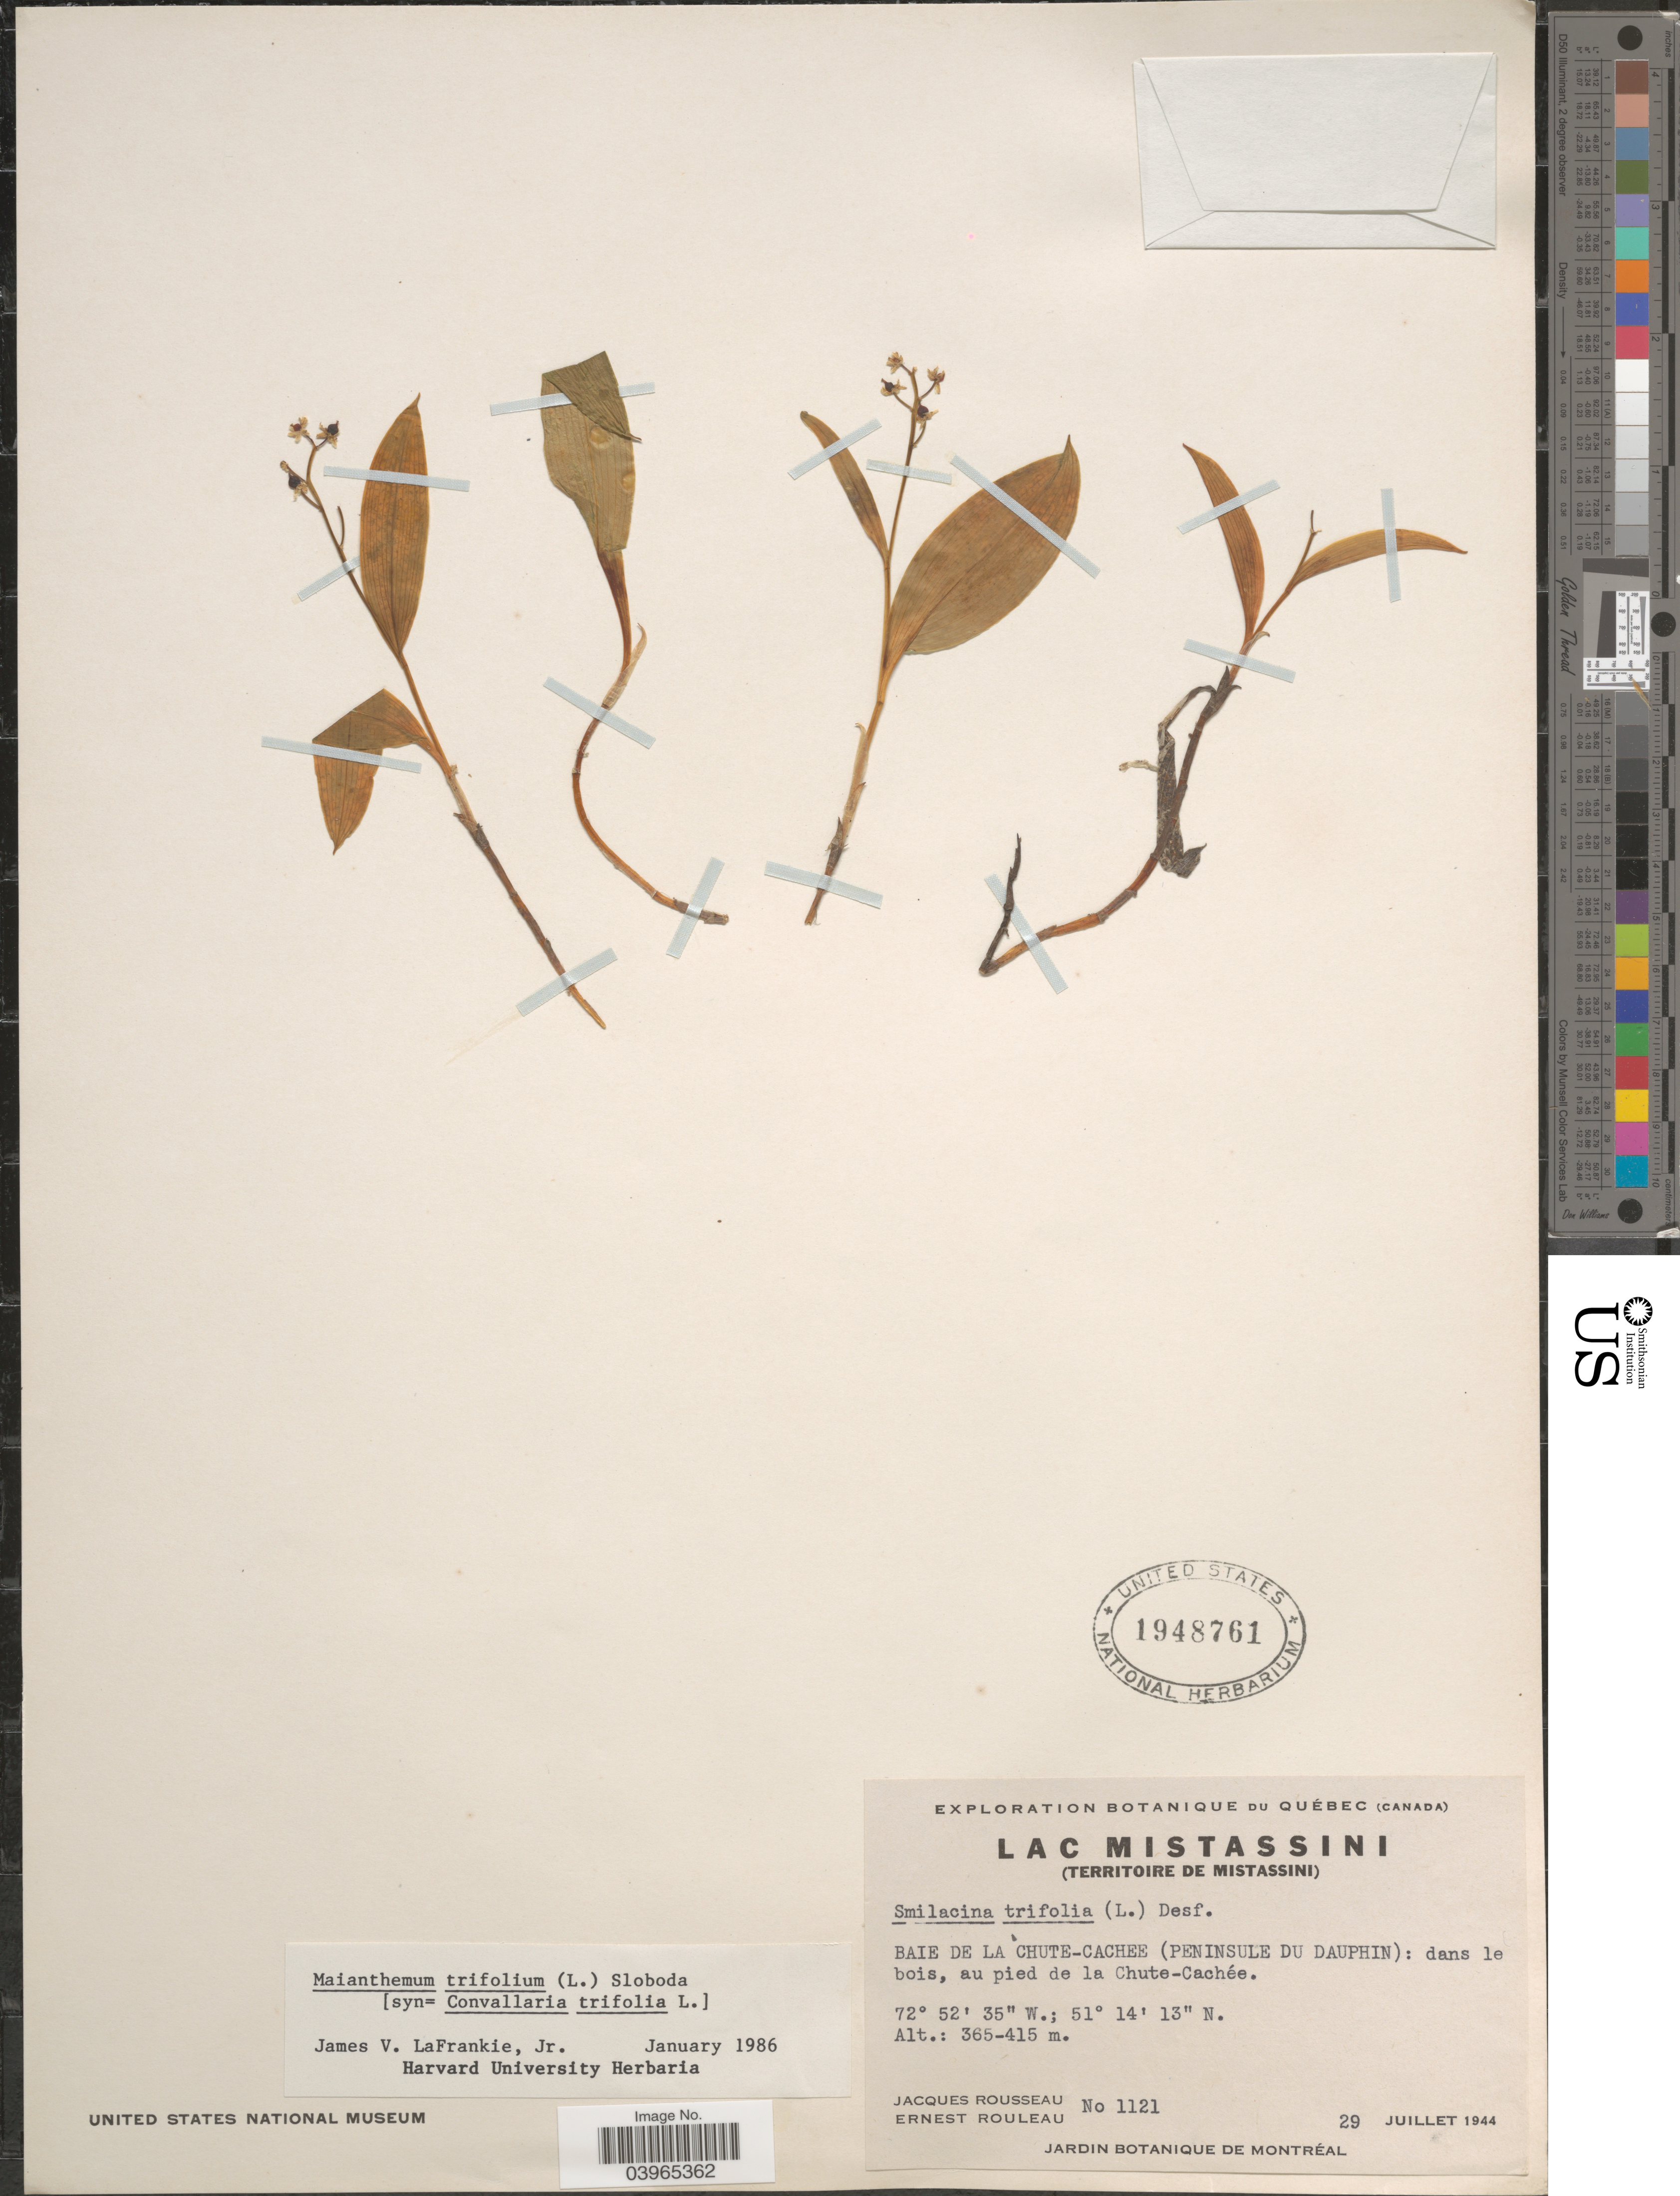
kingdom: Plantae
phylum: Tracheophyta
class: Liliopsida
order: Asparagales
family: Asparagaceae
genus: Maianthemum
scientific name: Maianthemum trifolium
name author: (L.) Sloboda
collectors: J. Rousseau & J. Rouleau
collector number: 1121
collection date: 1944-07-29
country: Canada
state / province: Quebec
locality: Lac Mistassini (Territoire de Mistassini). Baie de la Chute-Cachee (Peninsule du Dauphin): dans le bois, au pied de la Chute-Cachée.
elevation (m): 365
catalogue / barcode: US 1948761